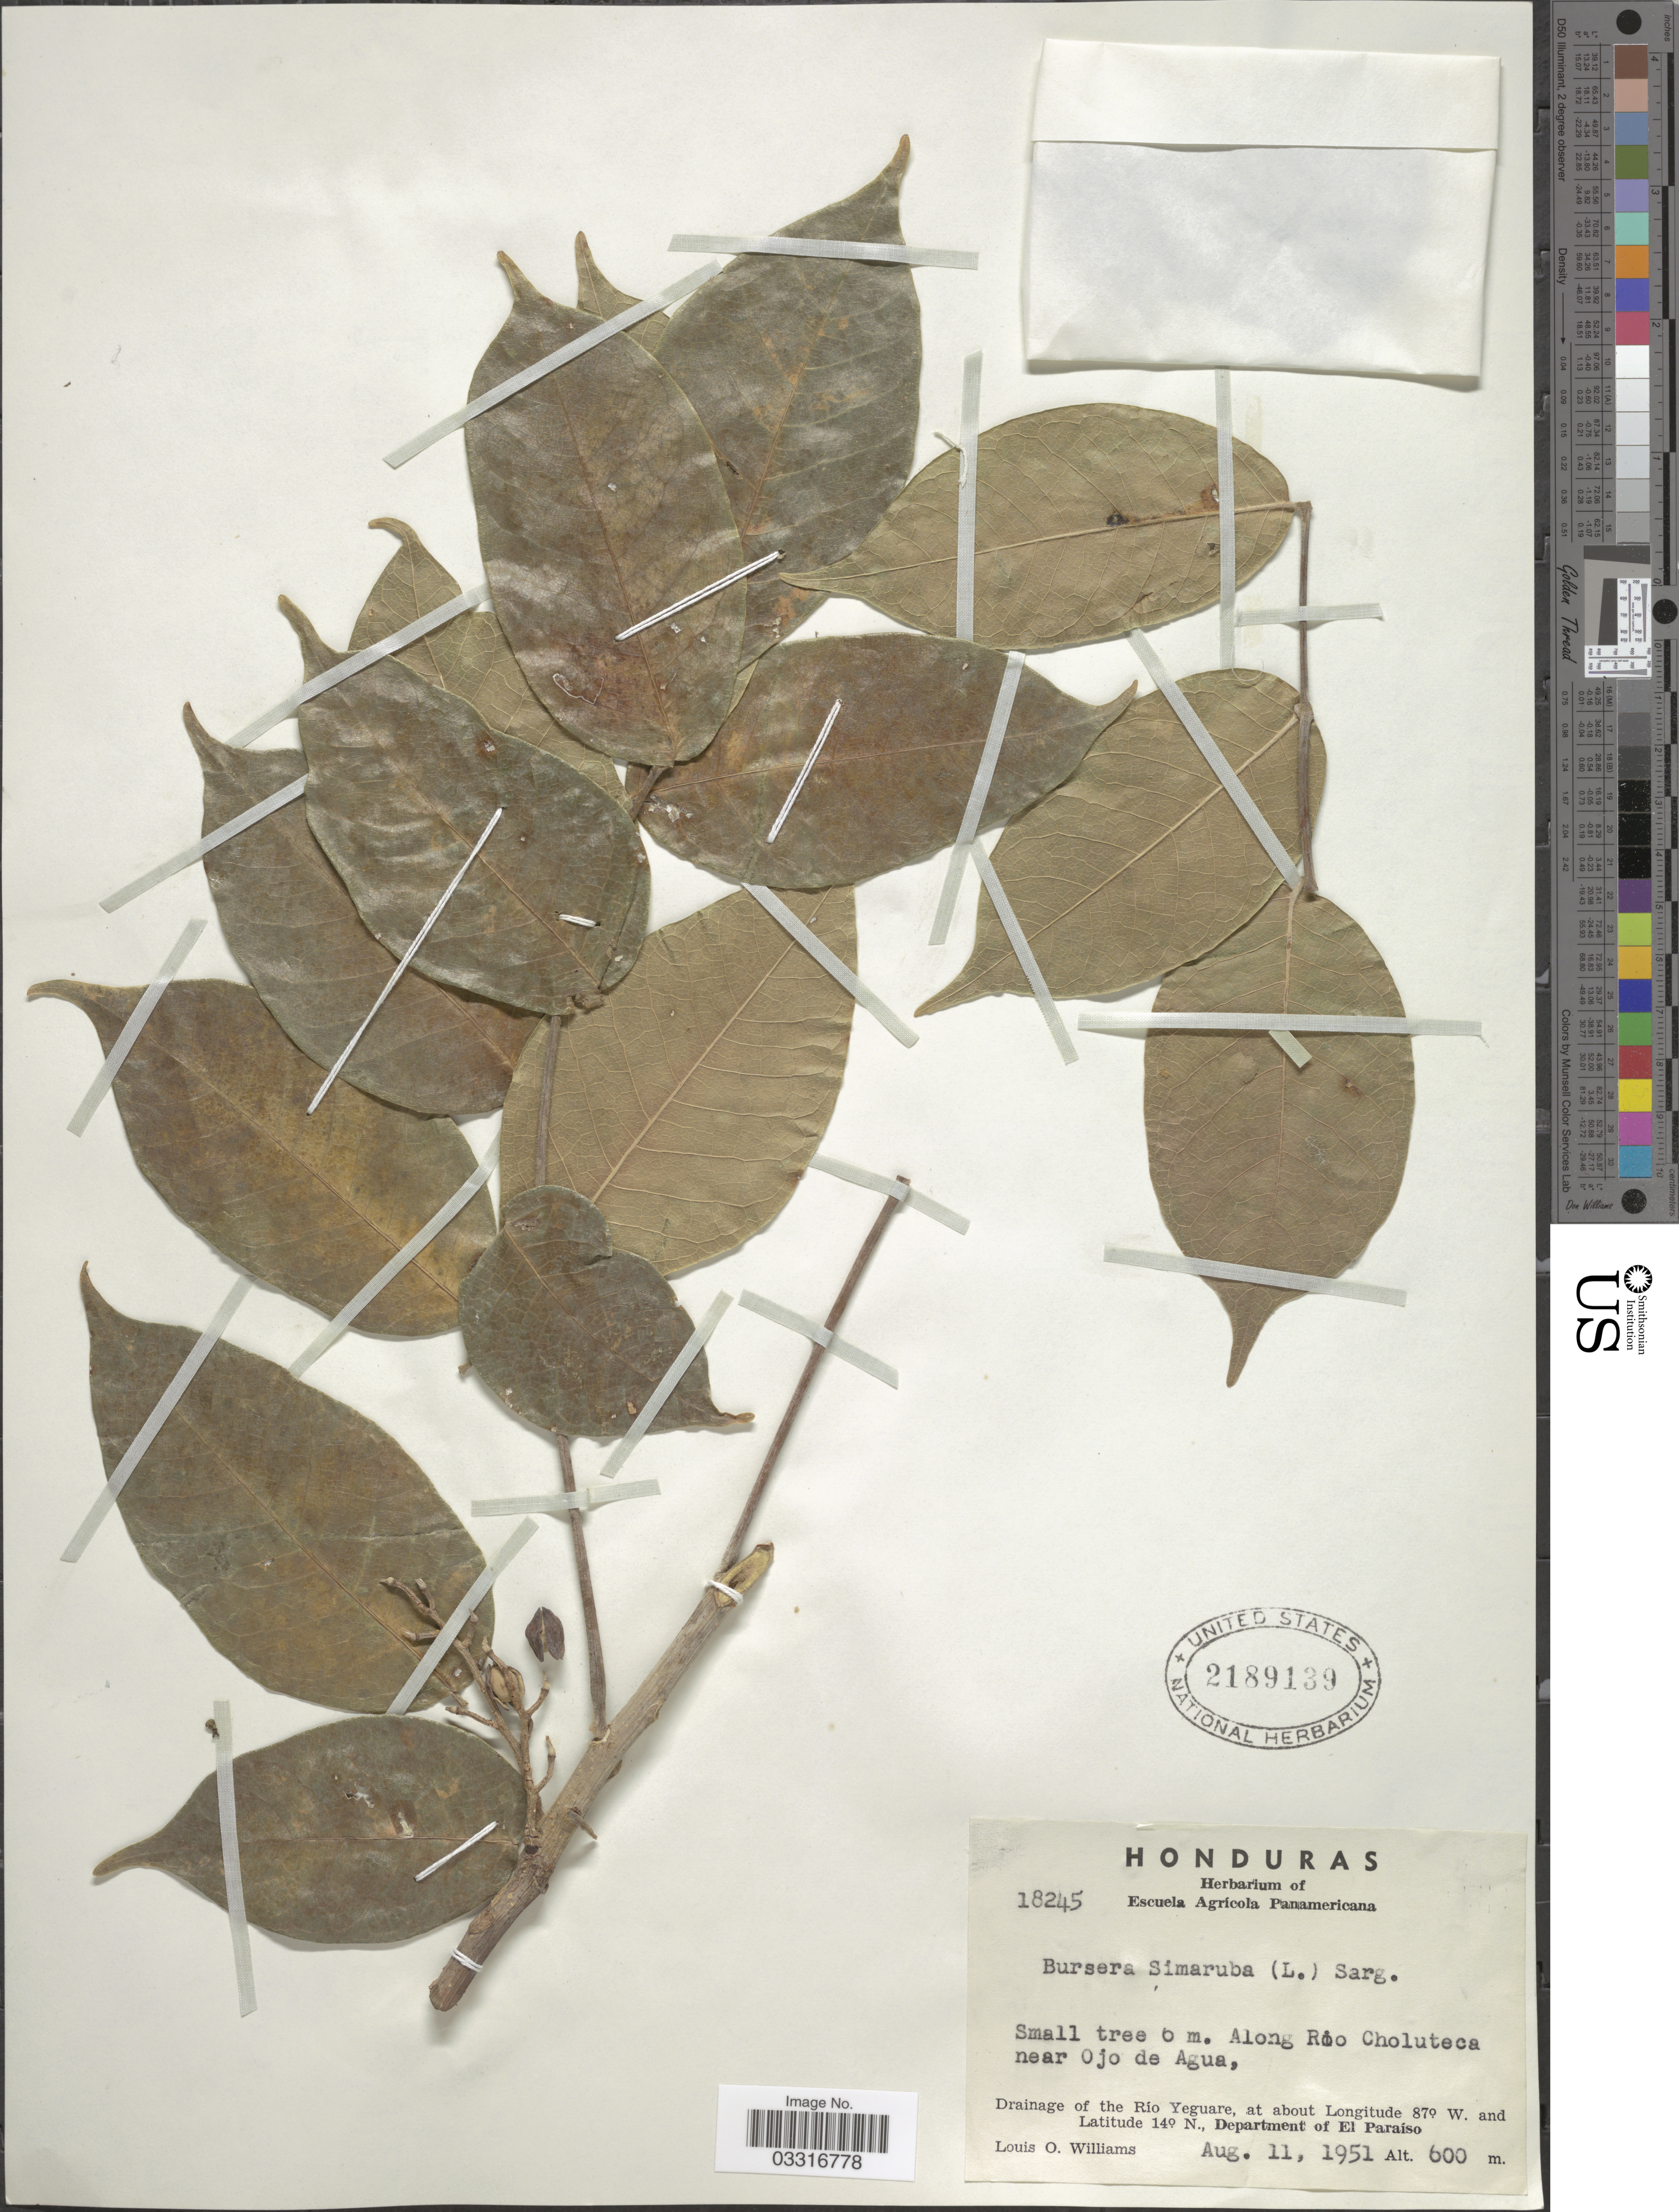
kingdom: Plantae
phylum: Tracheophyta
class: Magnoliopsida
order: Sapindales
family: Burseraceae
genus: Bursera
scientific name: Bursera simaruba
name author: (L.) Sarg.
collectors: L. O. Williams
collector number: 18245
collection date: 1951-08-11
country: Honduras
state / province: El Paraíso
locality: Along Rio Choluteca near Ojo de Agua. Drainage of the Río Yeguare, Department of El Paraíso.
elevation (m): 600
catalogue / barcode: US 2189139